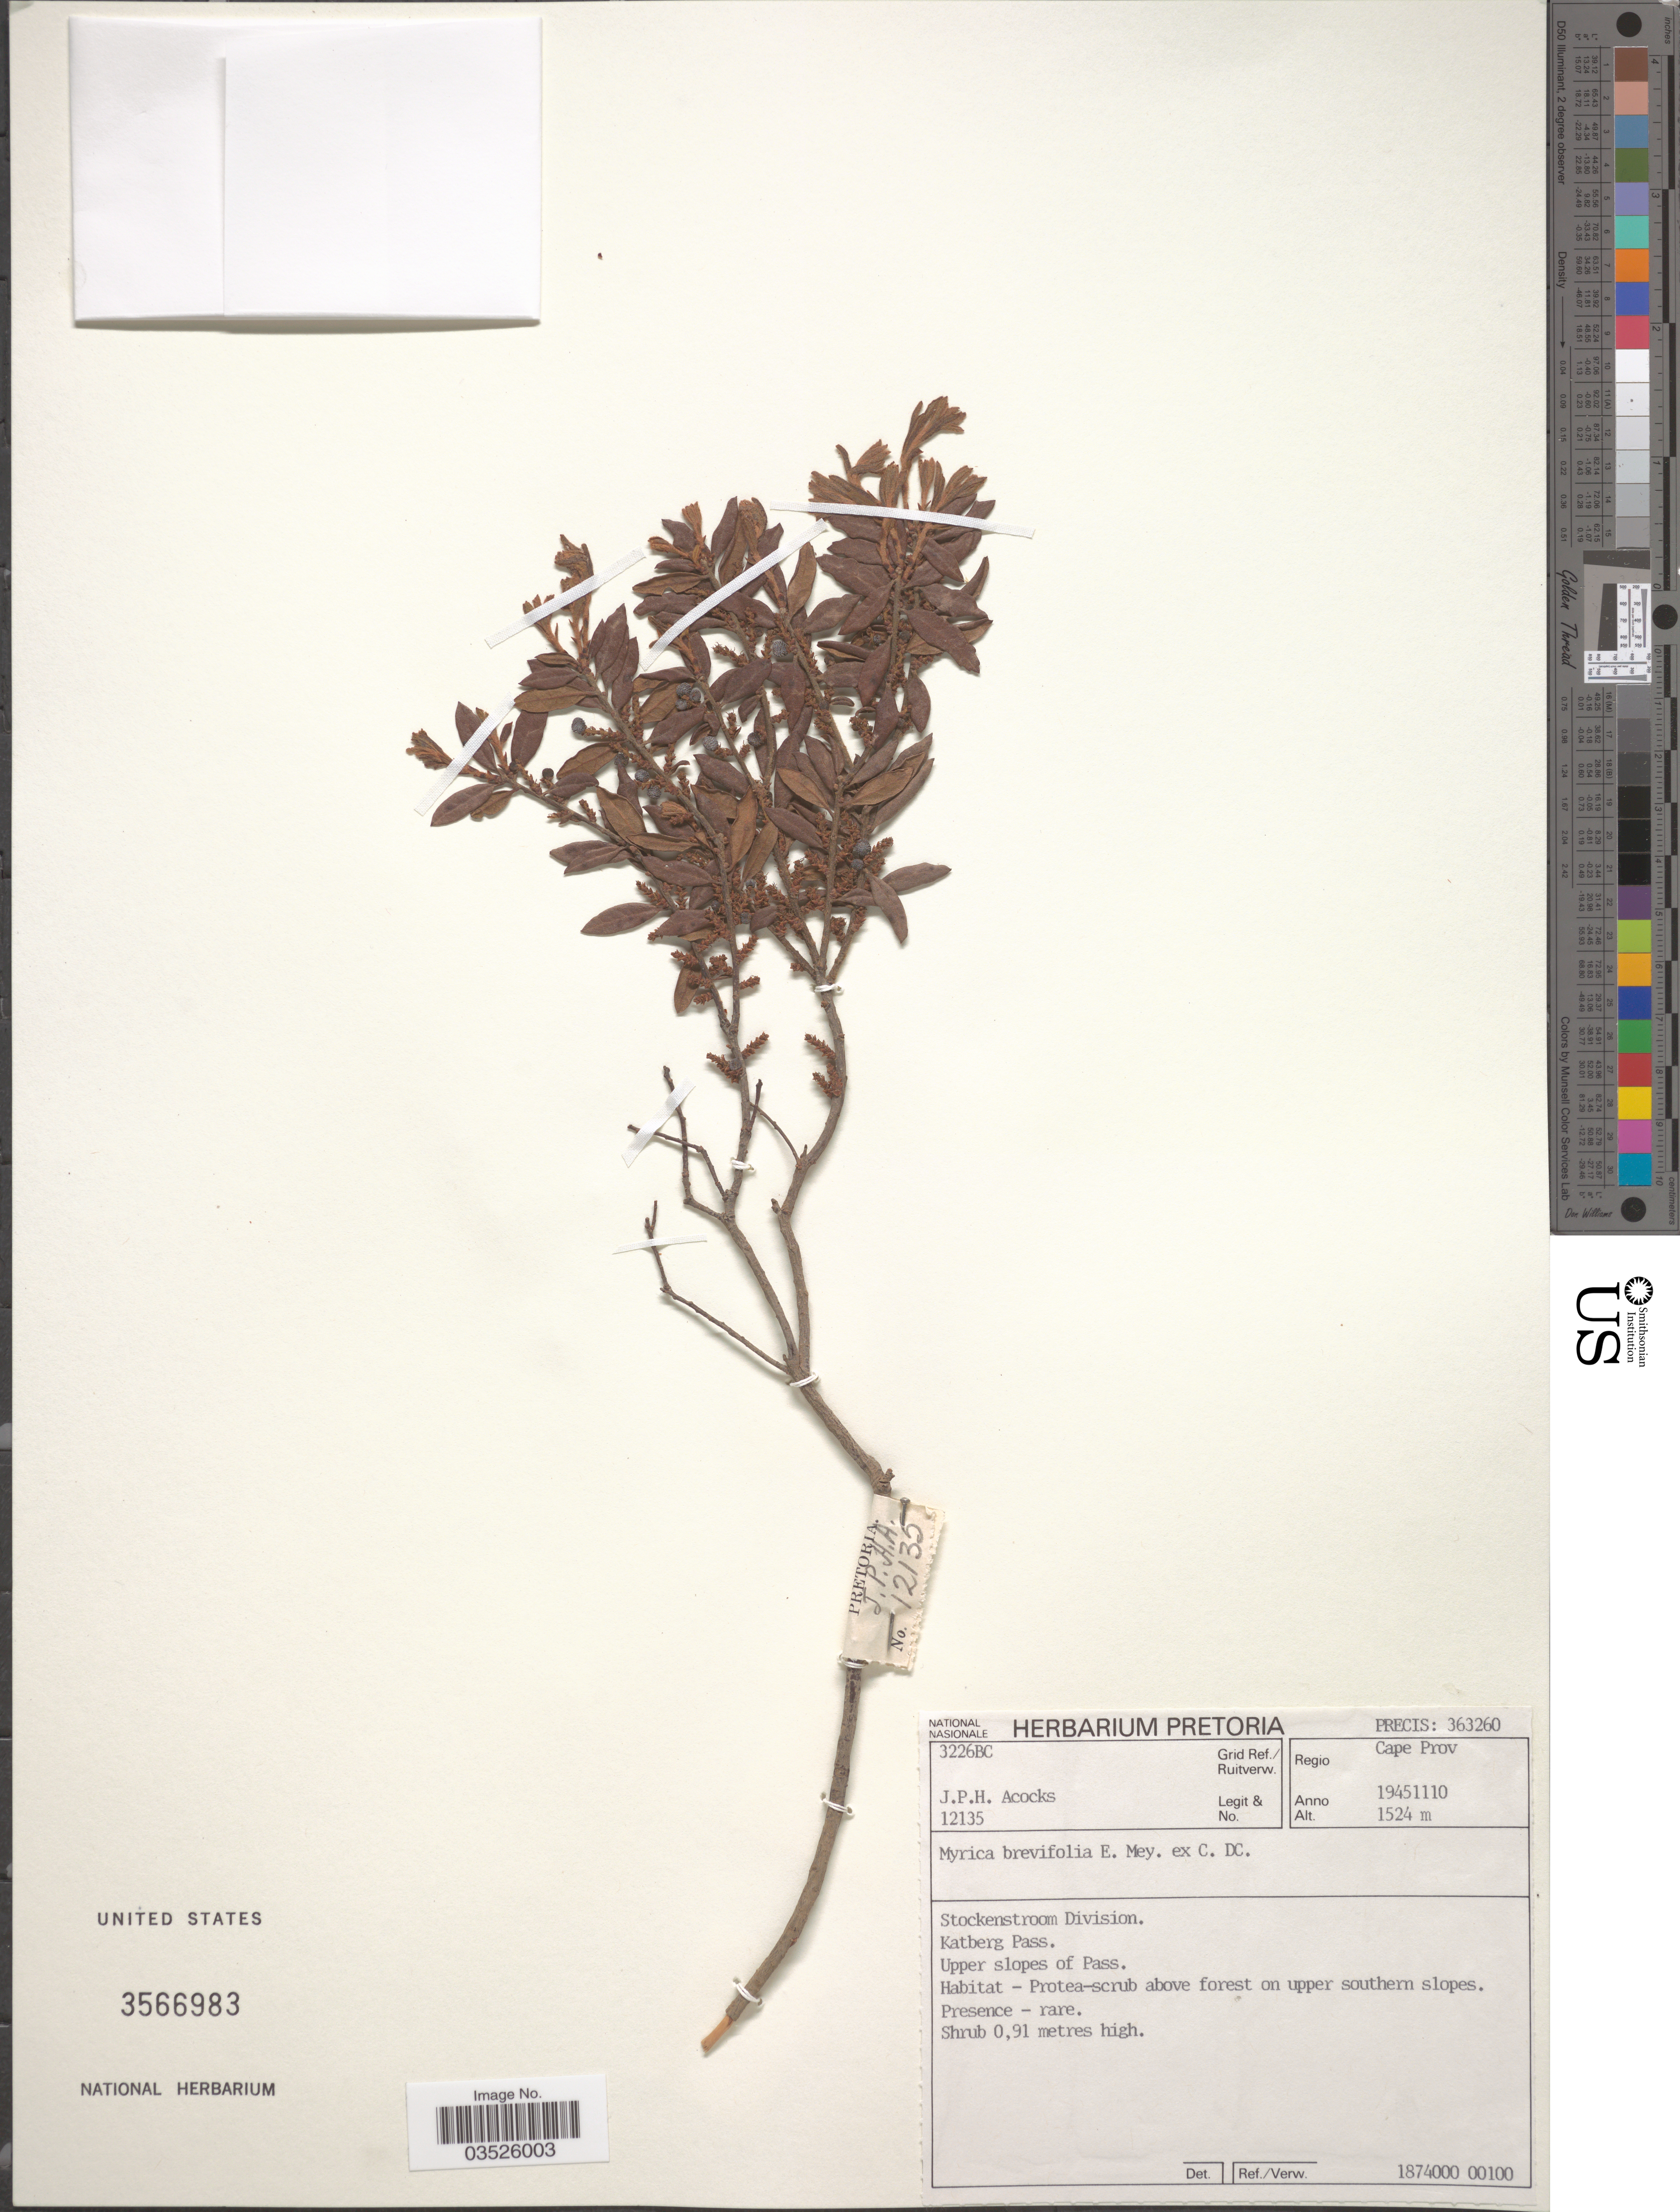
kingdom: Plantae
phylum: Tracheophyta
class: Magnoliopsida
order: Fagales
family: Myricaceae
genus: Morella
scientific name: Morella brevifolia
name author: (E. Mey. ex C. DC.) Killick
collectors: J. P. Acocks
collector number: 12135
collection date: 1945-11-10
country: South Africa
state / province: Eastern Cape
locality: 3226BC Grid Ref. Regio Cape Prov. Stockenstroom Division. Katberg Pass. Upper slopes of Pass.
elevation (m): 1524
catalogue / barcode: US 3566983